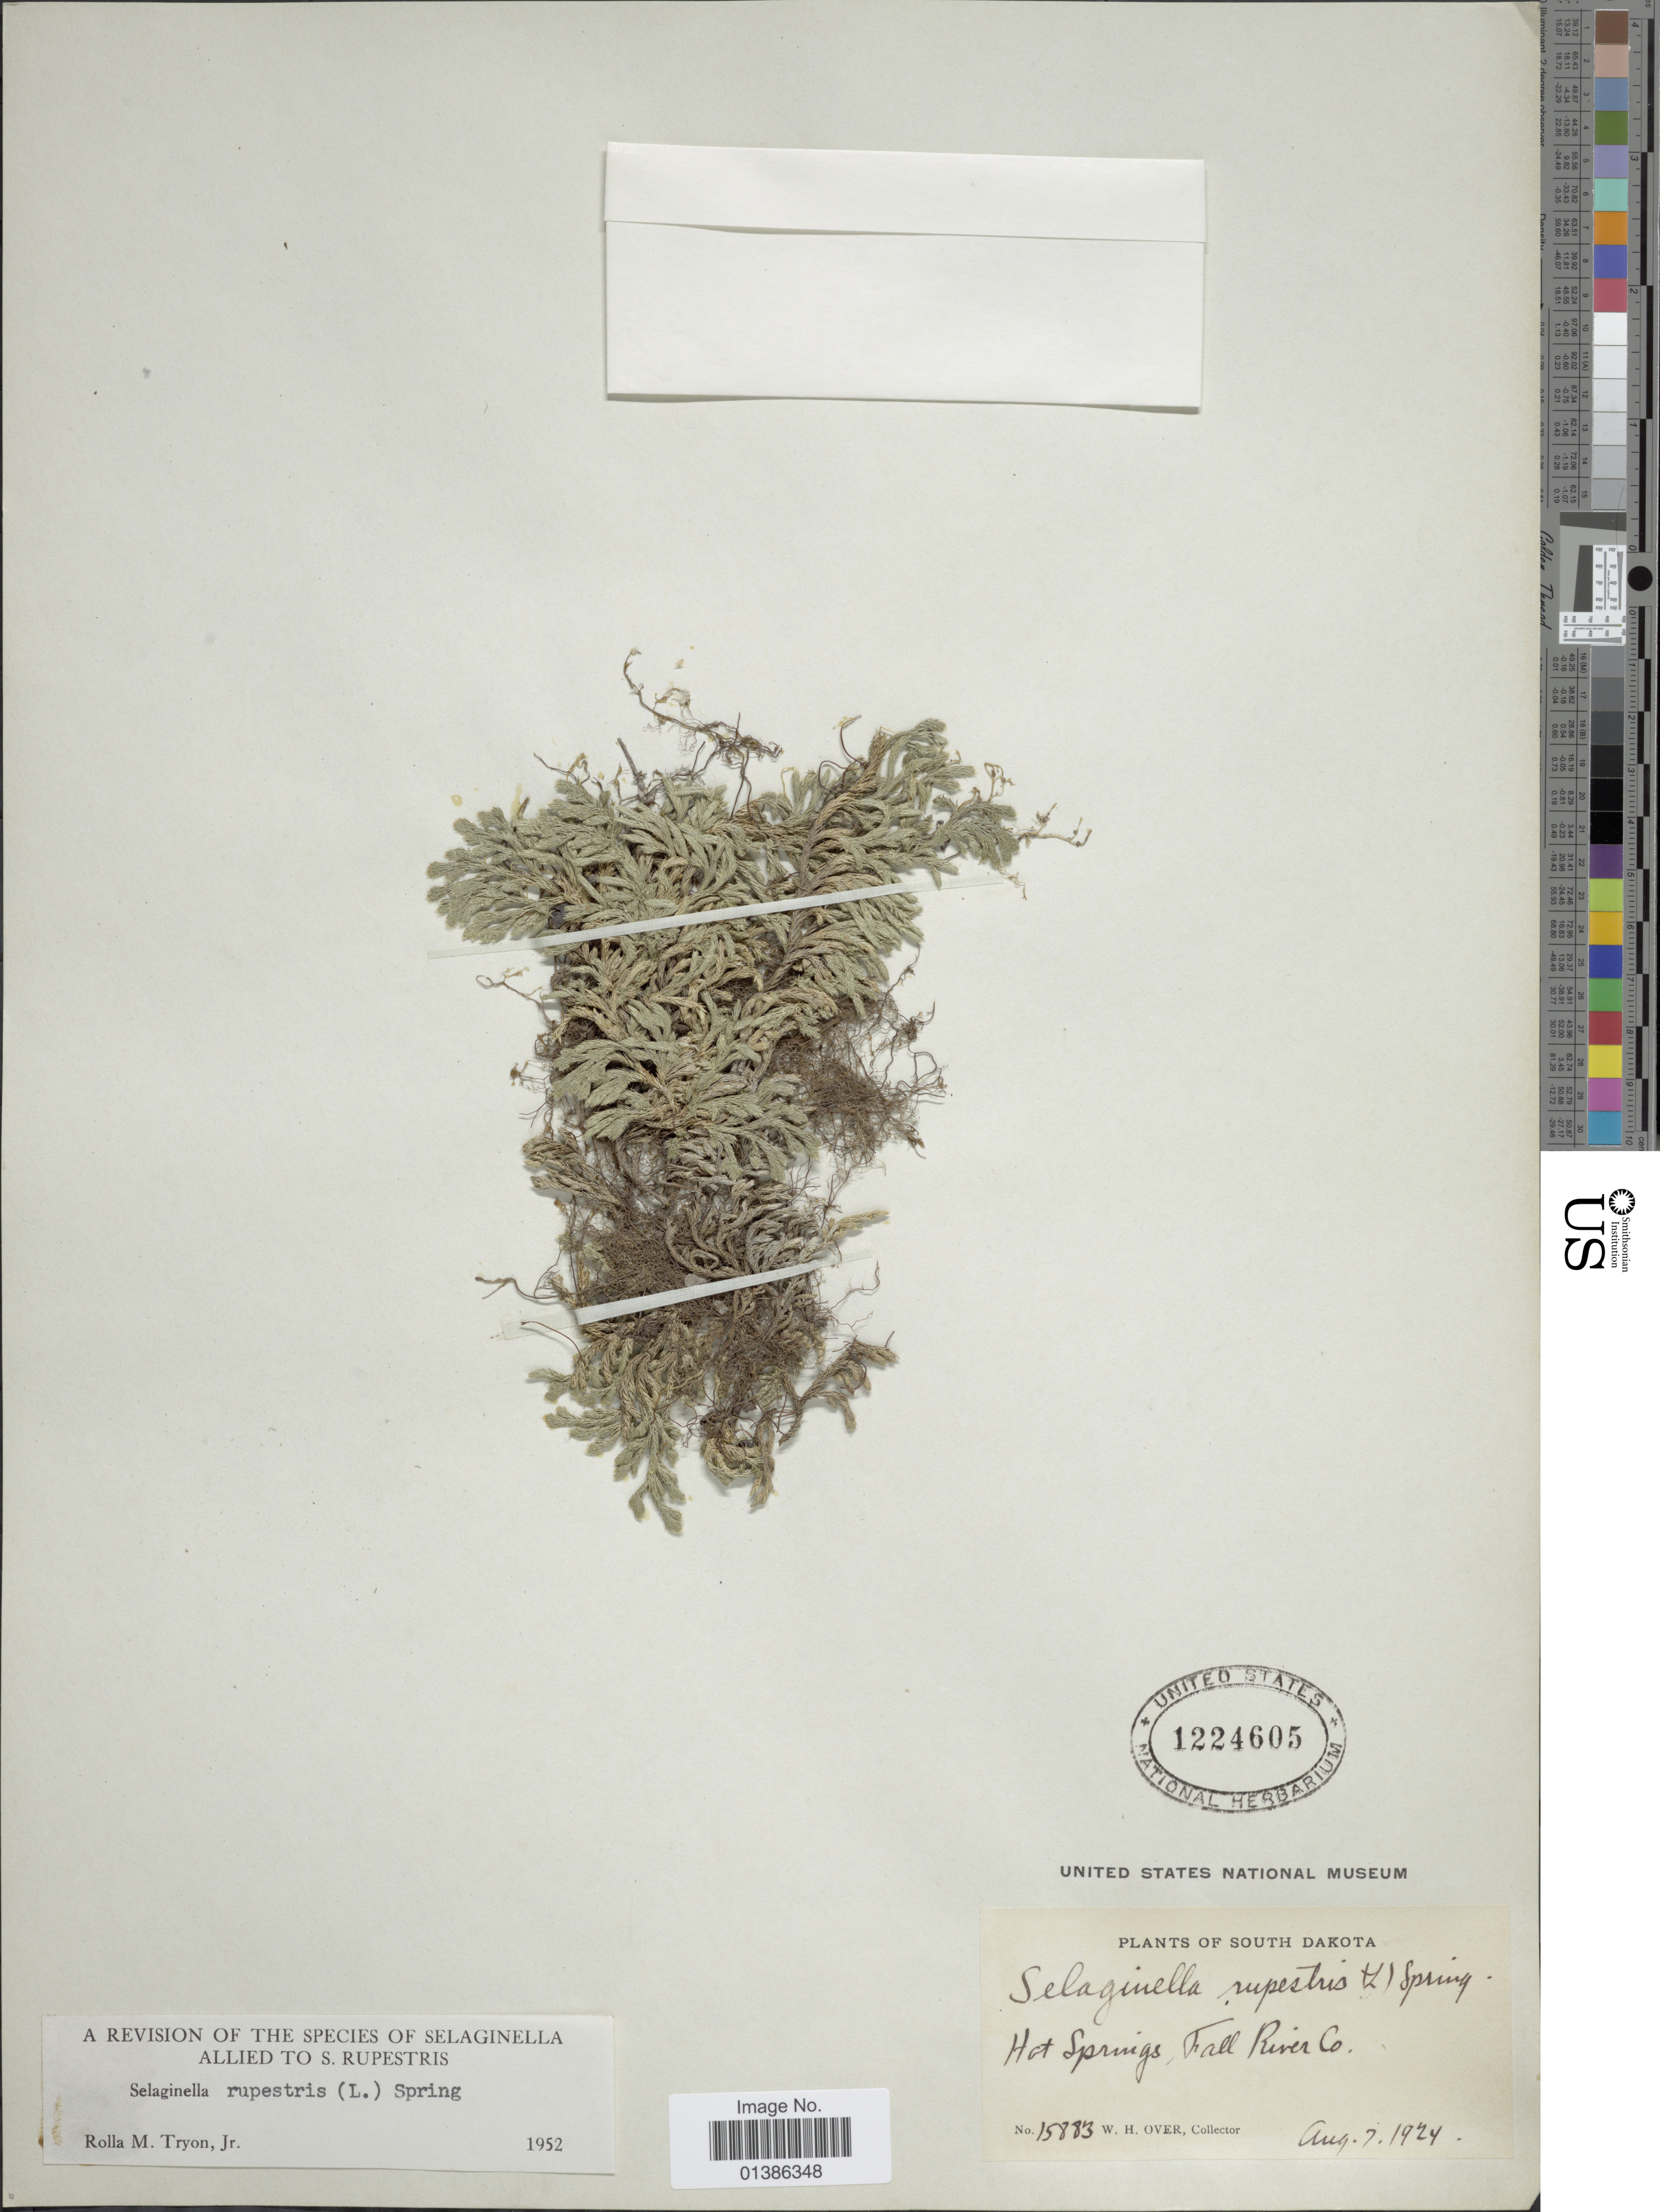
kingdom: Plantae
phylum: Tracheophyta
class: Lycopodiopsida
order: Selaginellales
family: Selaginellaceae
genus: Selaginella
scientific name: Selaginella rupestris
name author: (L.) Spring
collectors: W. Over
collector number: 15883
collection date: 1924-08-07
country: United States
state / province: South Dakota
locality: Hot Springs, Fall River Co.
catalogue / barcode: US 1224605